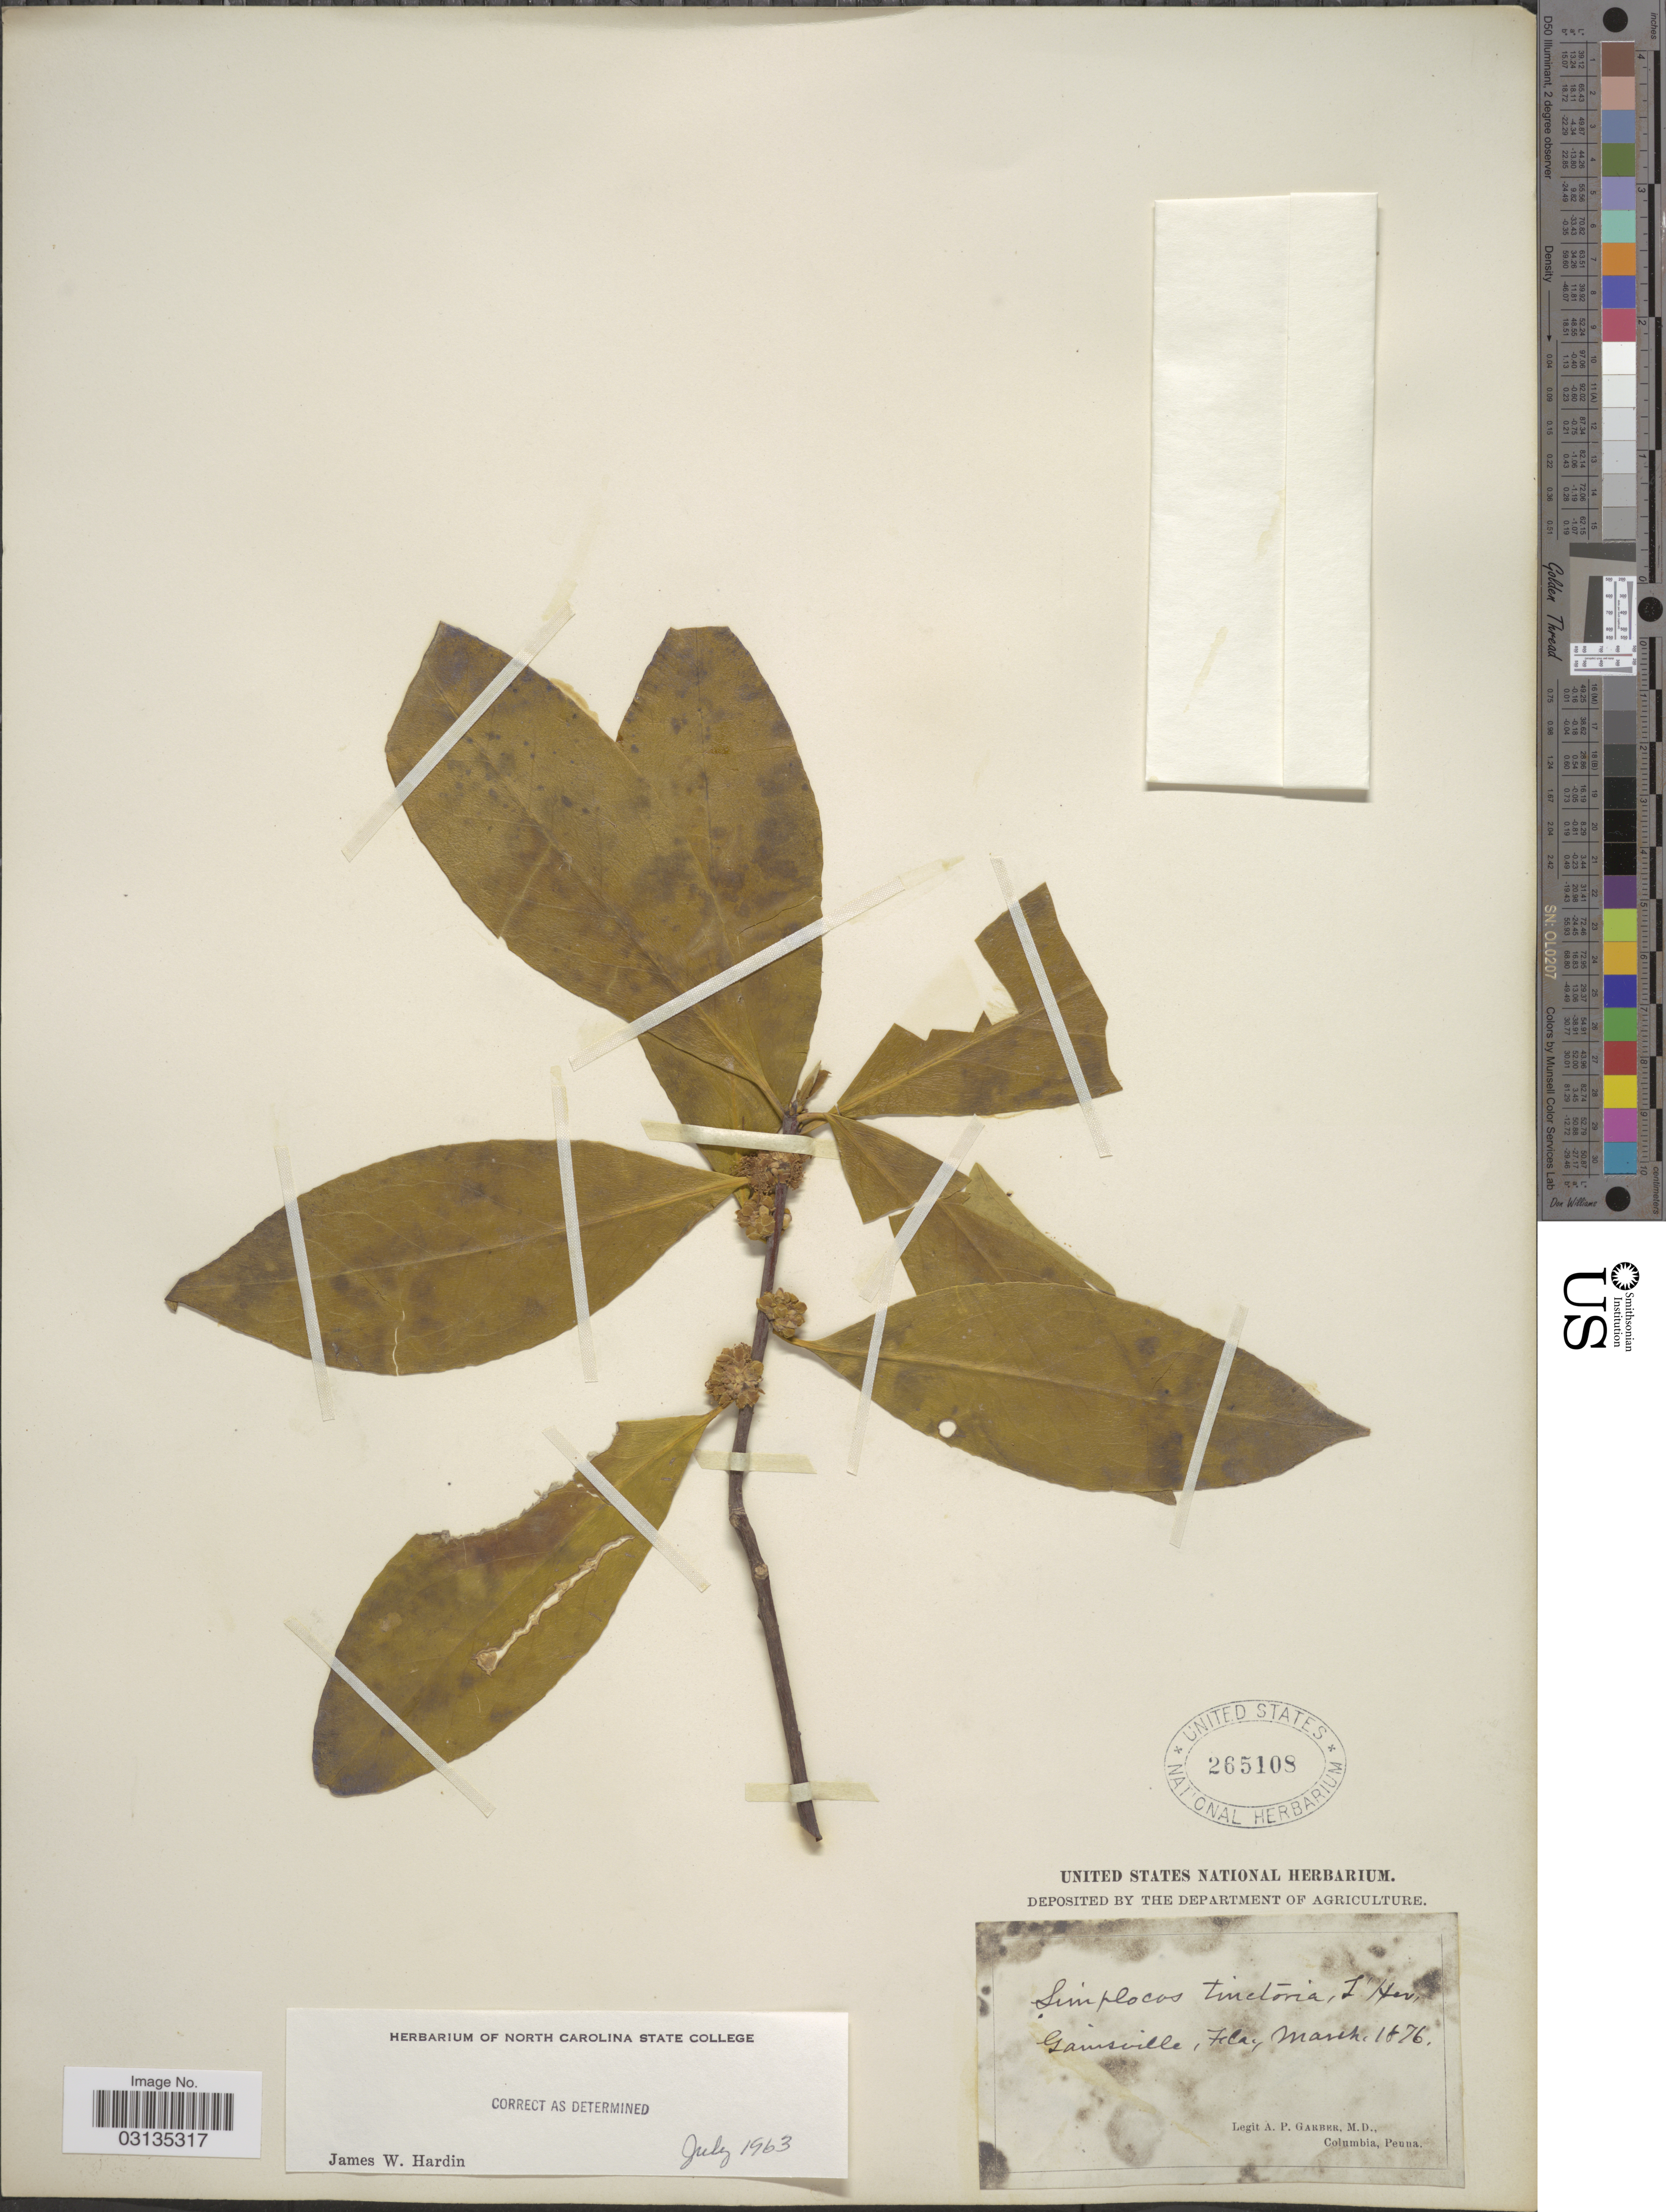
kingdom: Plantae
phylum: Tracheophyta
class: Magnoliopsida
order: Ericales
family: Symplocaceae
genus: Symplocos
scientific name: Symplocos tinctoria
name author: (L.) L'Hér.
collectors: A. P. Garber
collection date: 1876-03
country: United States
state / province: Florida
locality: Gainsville.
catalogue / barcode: US 265108